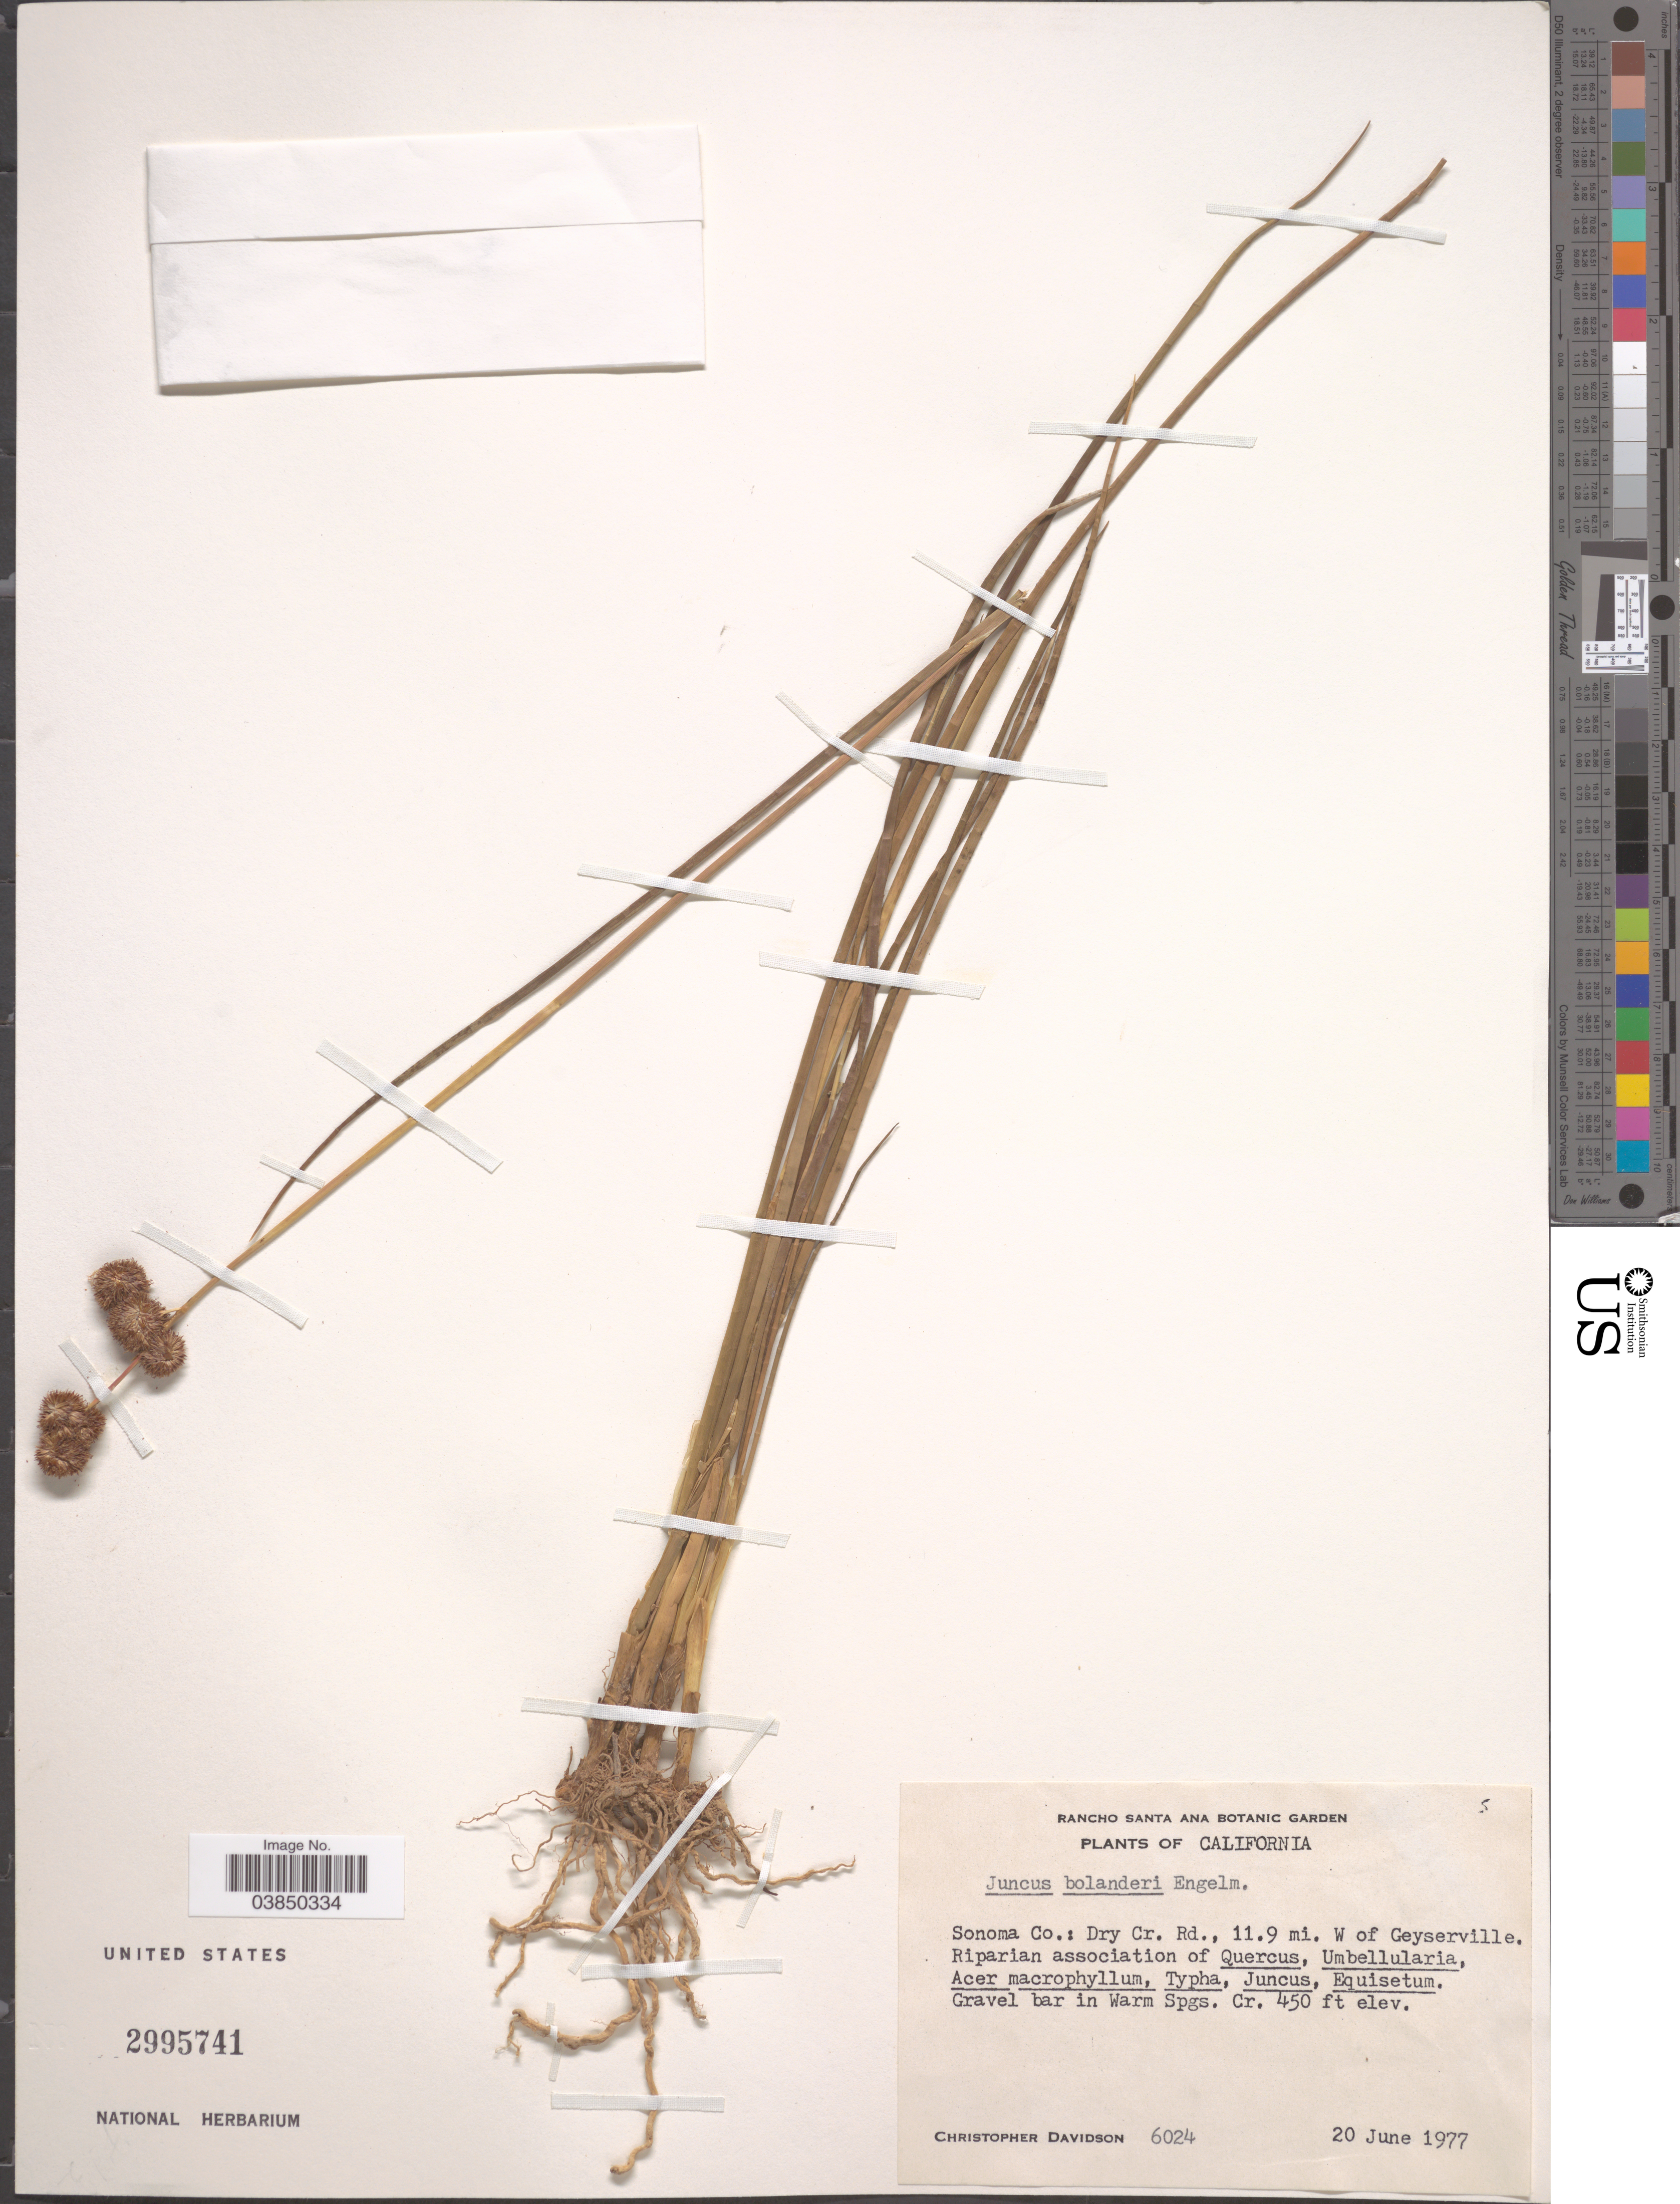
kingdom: Plantae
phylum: Tracheophyta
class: Liliopsida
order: Poales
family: Juncaceae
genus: Juncus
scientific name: Juncus bolanderi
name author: Engelm.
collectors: C. Davidson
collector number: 6024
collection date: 1977-06-20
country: United States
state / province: California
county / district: Sonoma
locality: Sonoma Co.: Rd., 11.9 mi. W of Geyserville. Gravel bar in Warm Spgs.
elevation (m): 137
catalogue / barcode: US 2995741